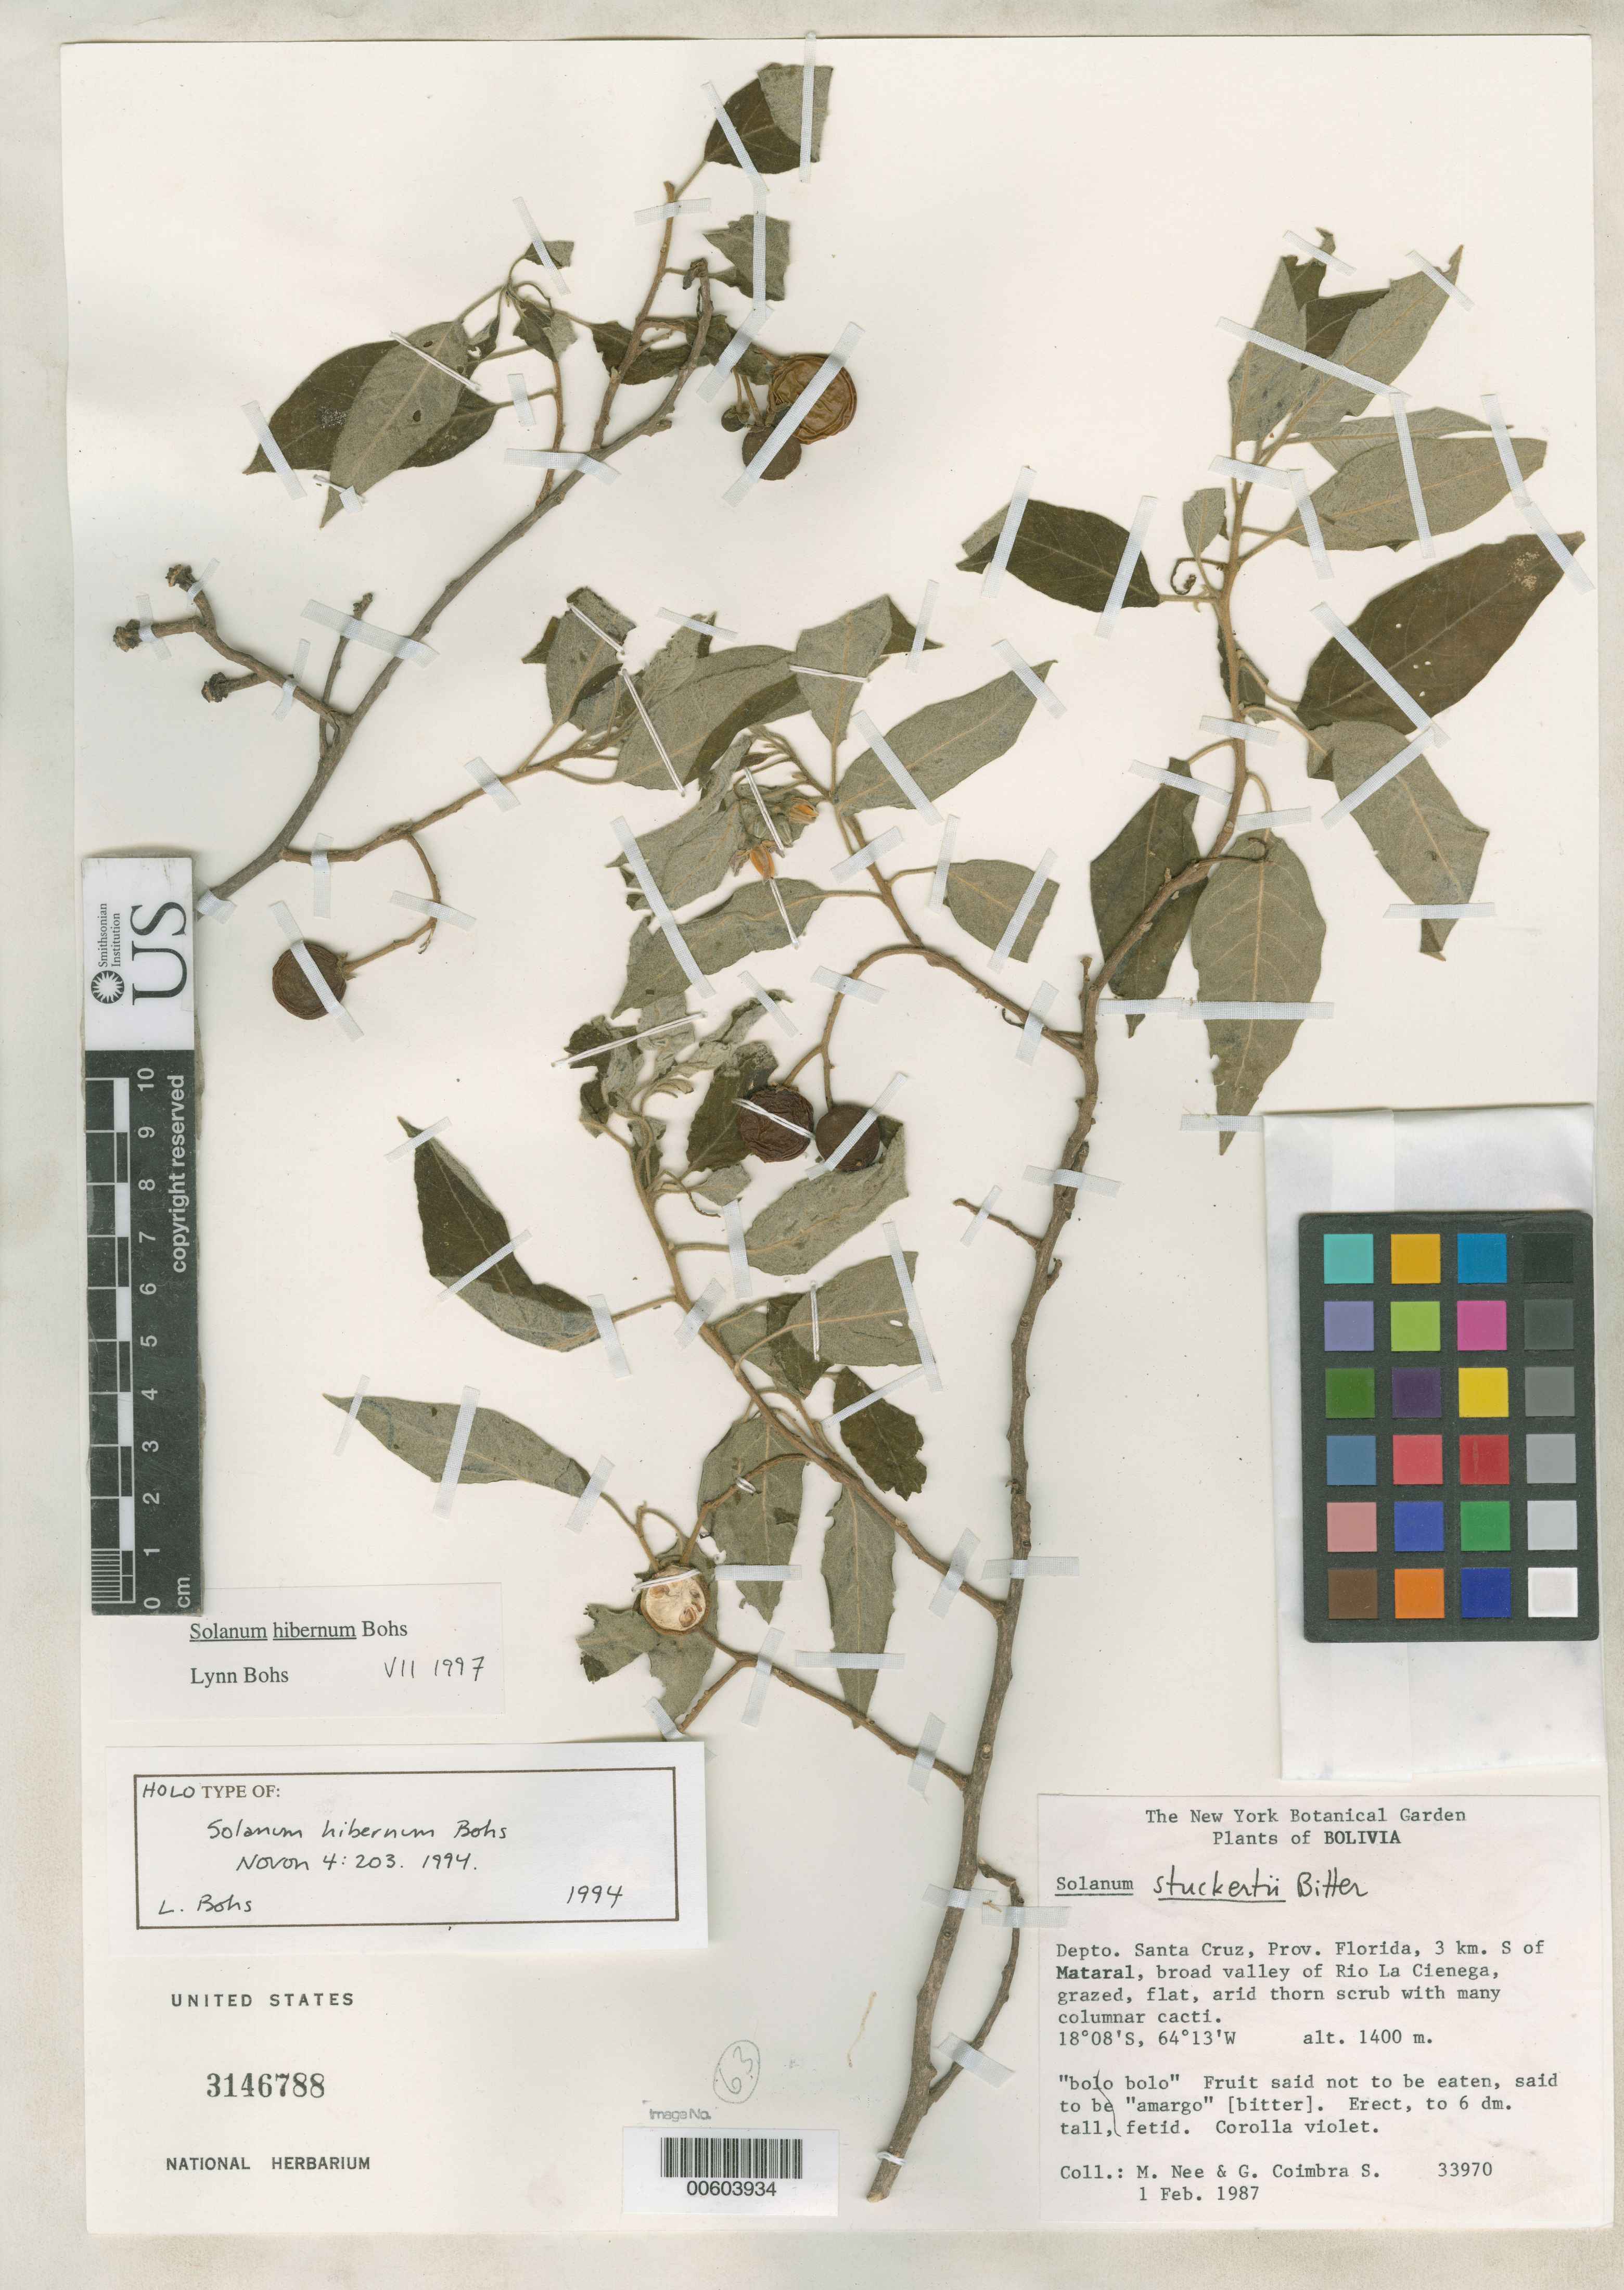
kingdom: Plantae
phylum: Tracheophyta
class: Magnoliopsida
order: Solanales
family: Solanaceae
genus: Solanum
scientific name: Solanum hibernum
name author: Bohs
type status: Holotype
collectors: M. Nee & G. Coimbra S.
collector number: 33970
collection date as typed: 01 Feb 1987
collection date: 1987-02-01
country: Bolivia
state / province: Santa Cruz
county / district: Florida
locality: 3 km S of Mataral, broad Valley of Rio La Cienega.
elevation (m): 1400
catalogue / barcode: US 3146788